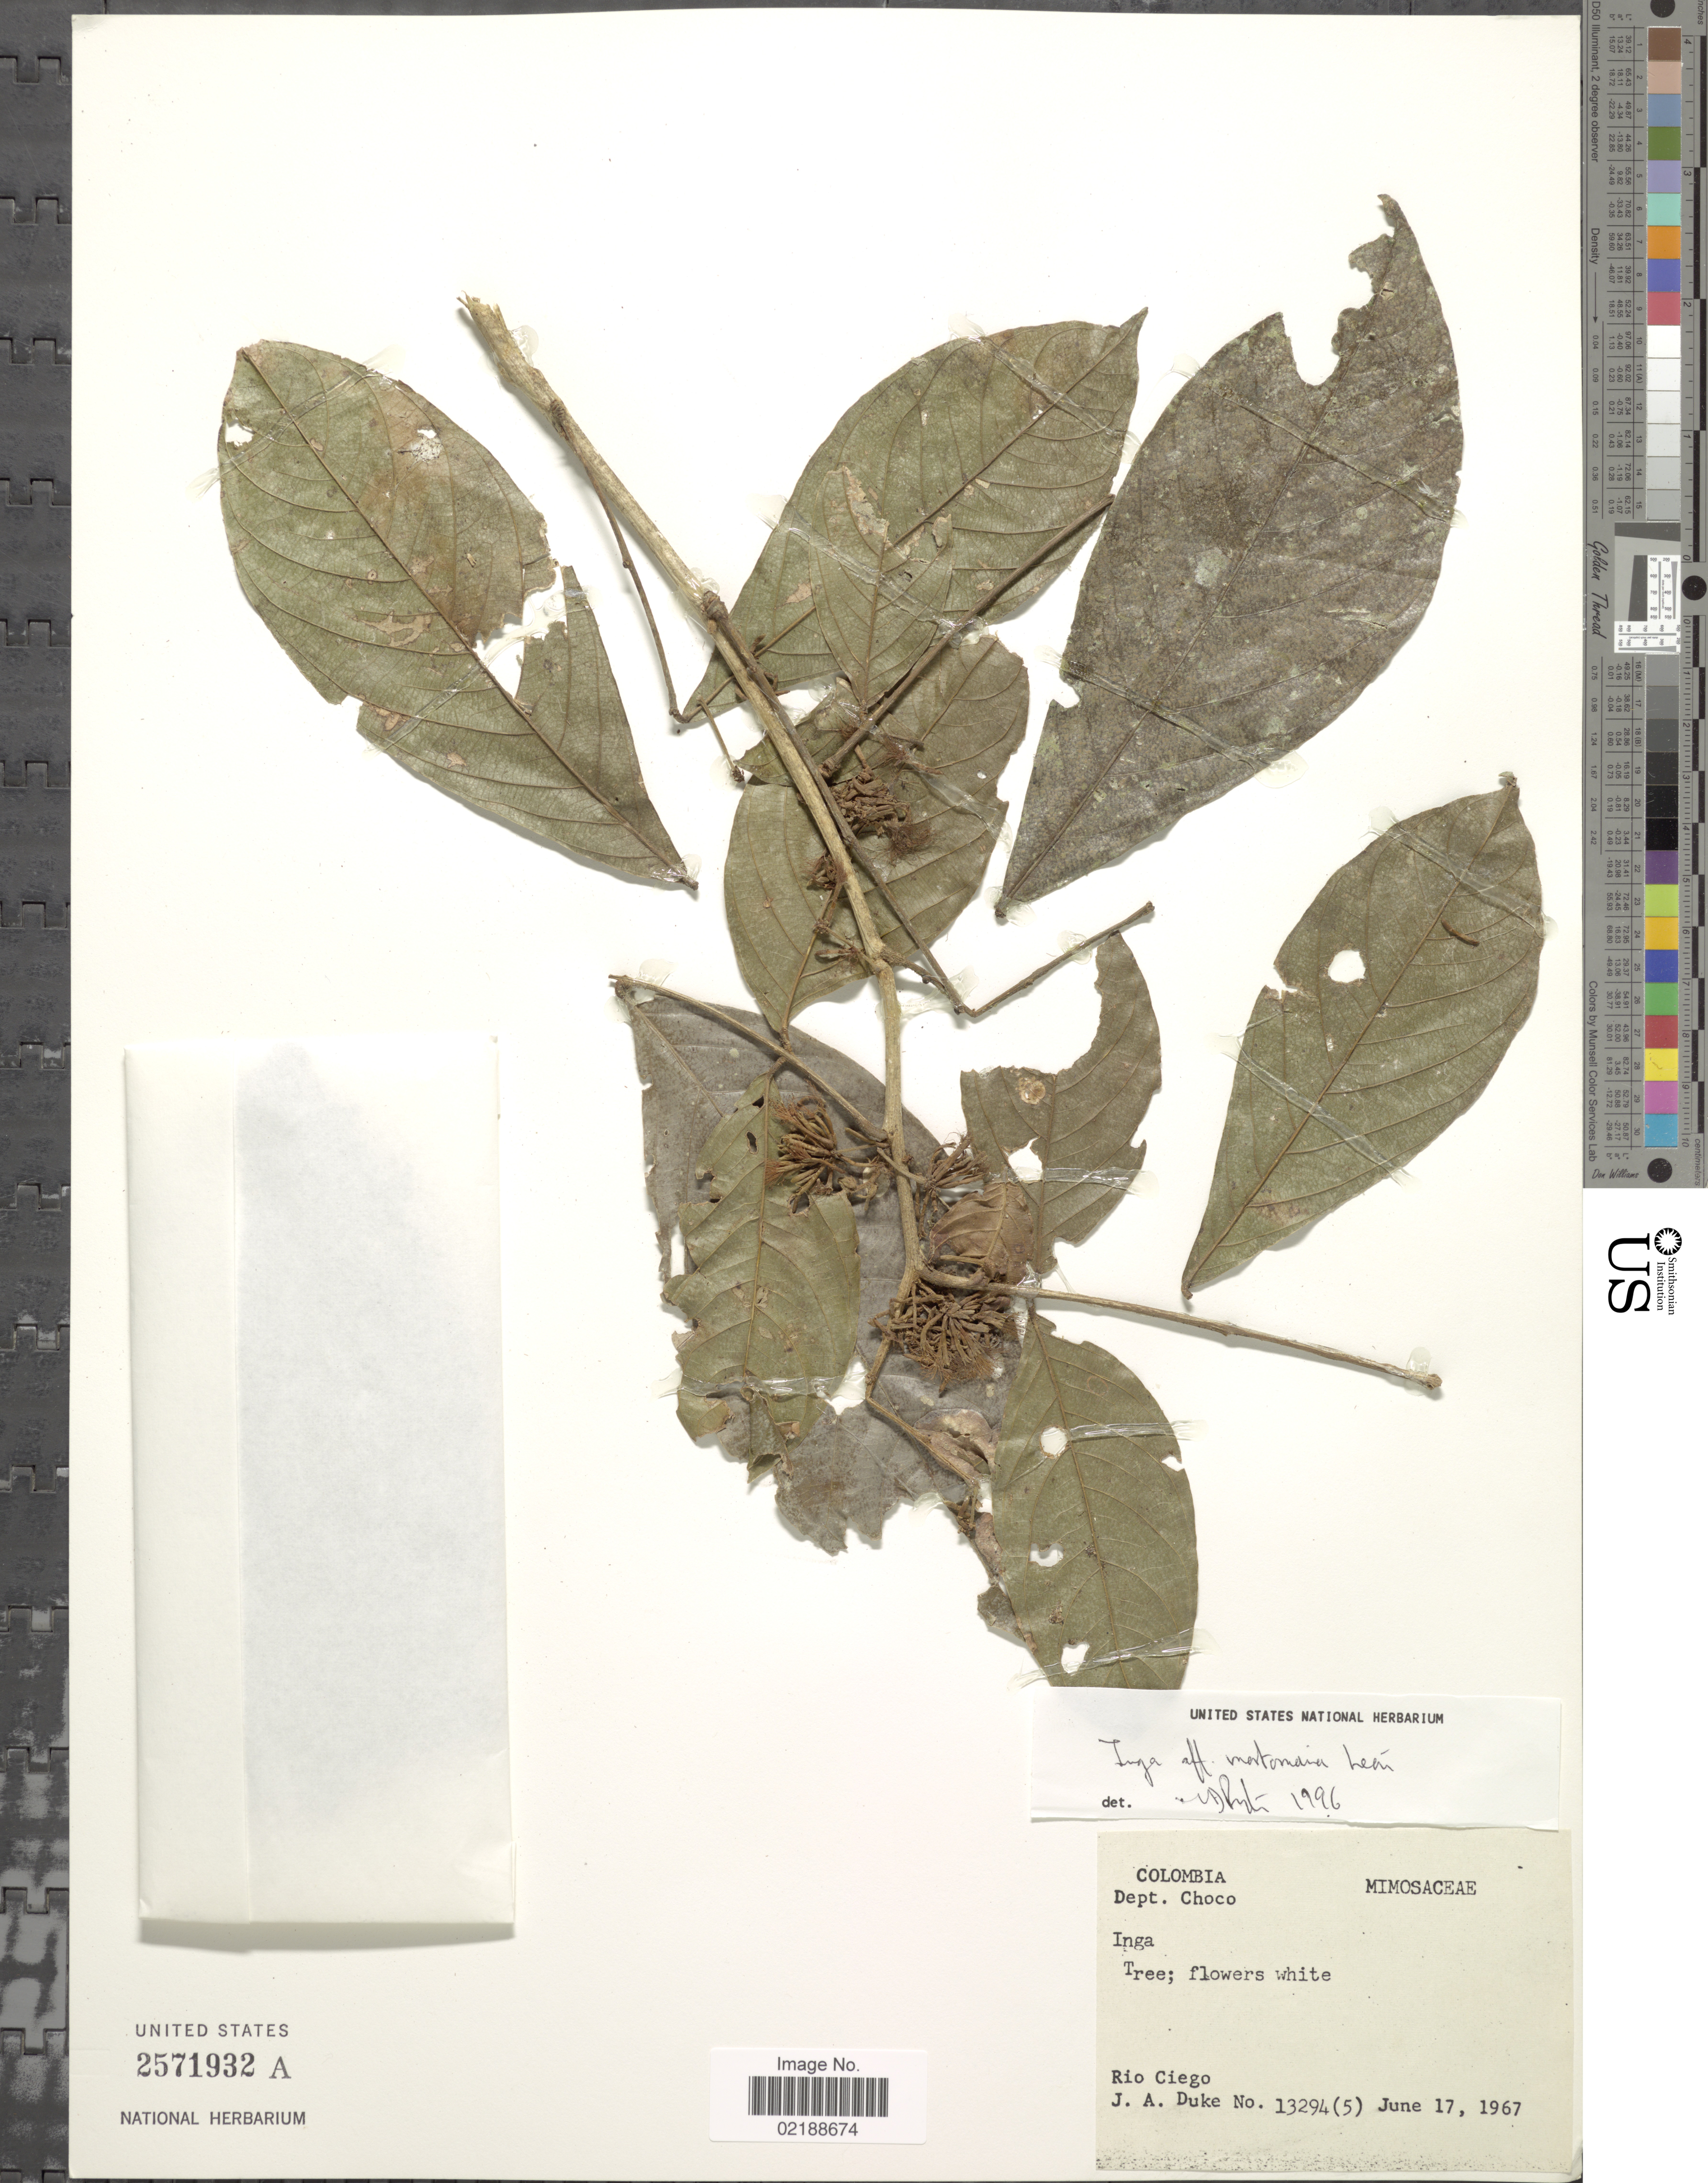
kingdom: Plantae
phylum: Tracheophyta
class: Magnoliopsida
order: Fabales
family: Fabaceae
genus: Inga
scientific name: Inga mortoniana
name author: J. León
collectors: J. A. Duke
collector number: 13294(5)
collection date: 1967-06-17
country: Colombia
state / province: Chocó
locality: Dept. Coco, Rio Ciego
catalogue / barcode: US 2571932A